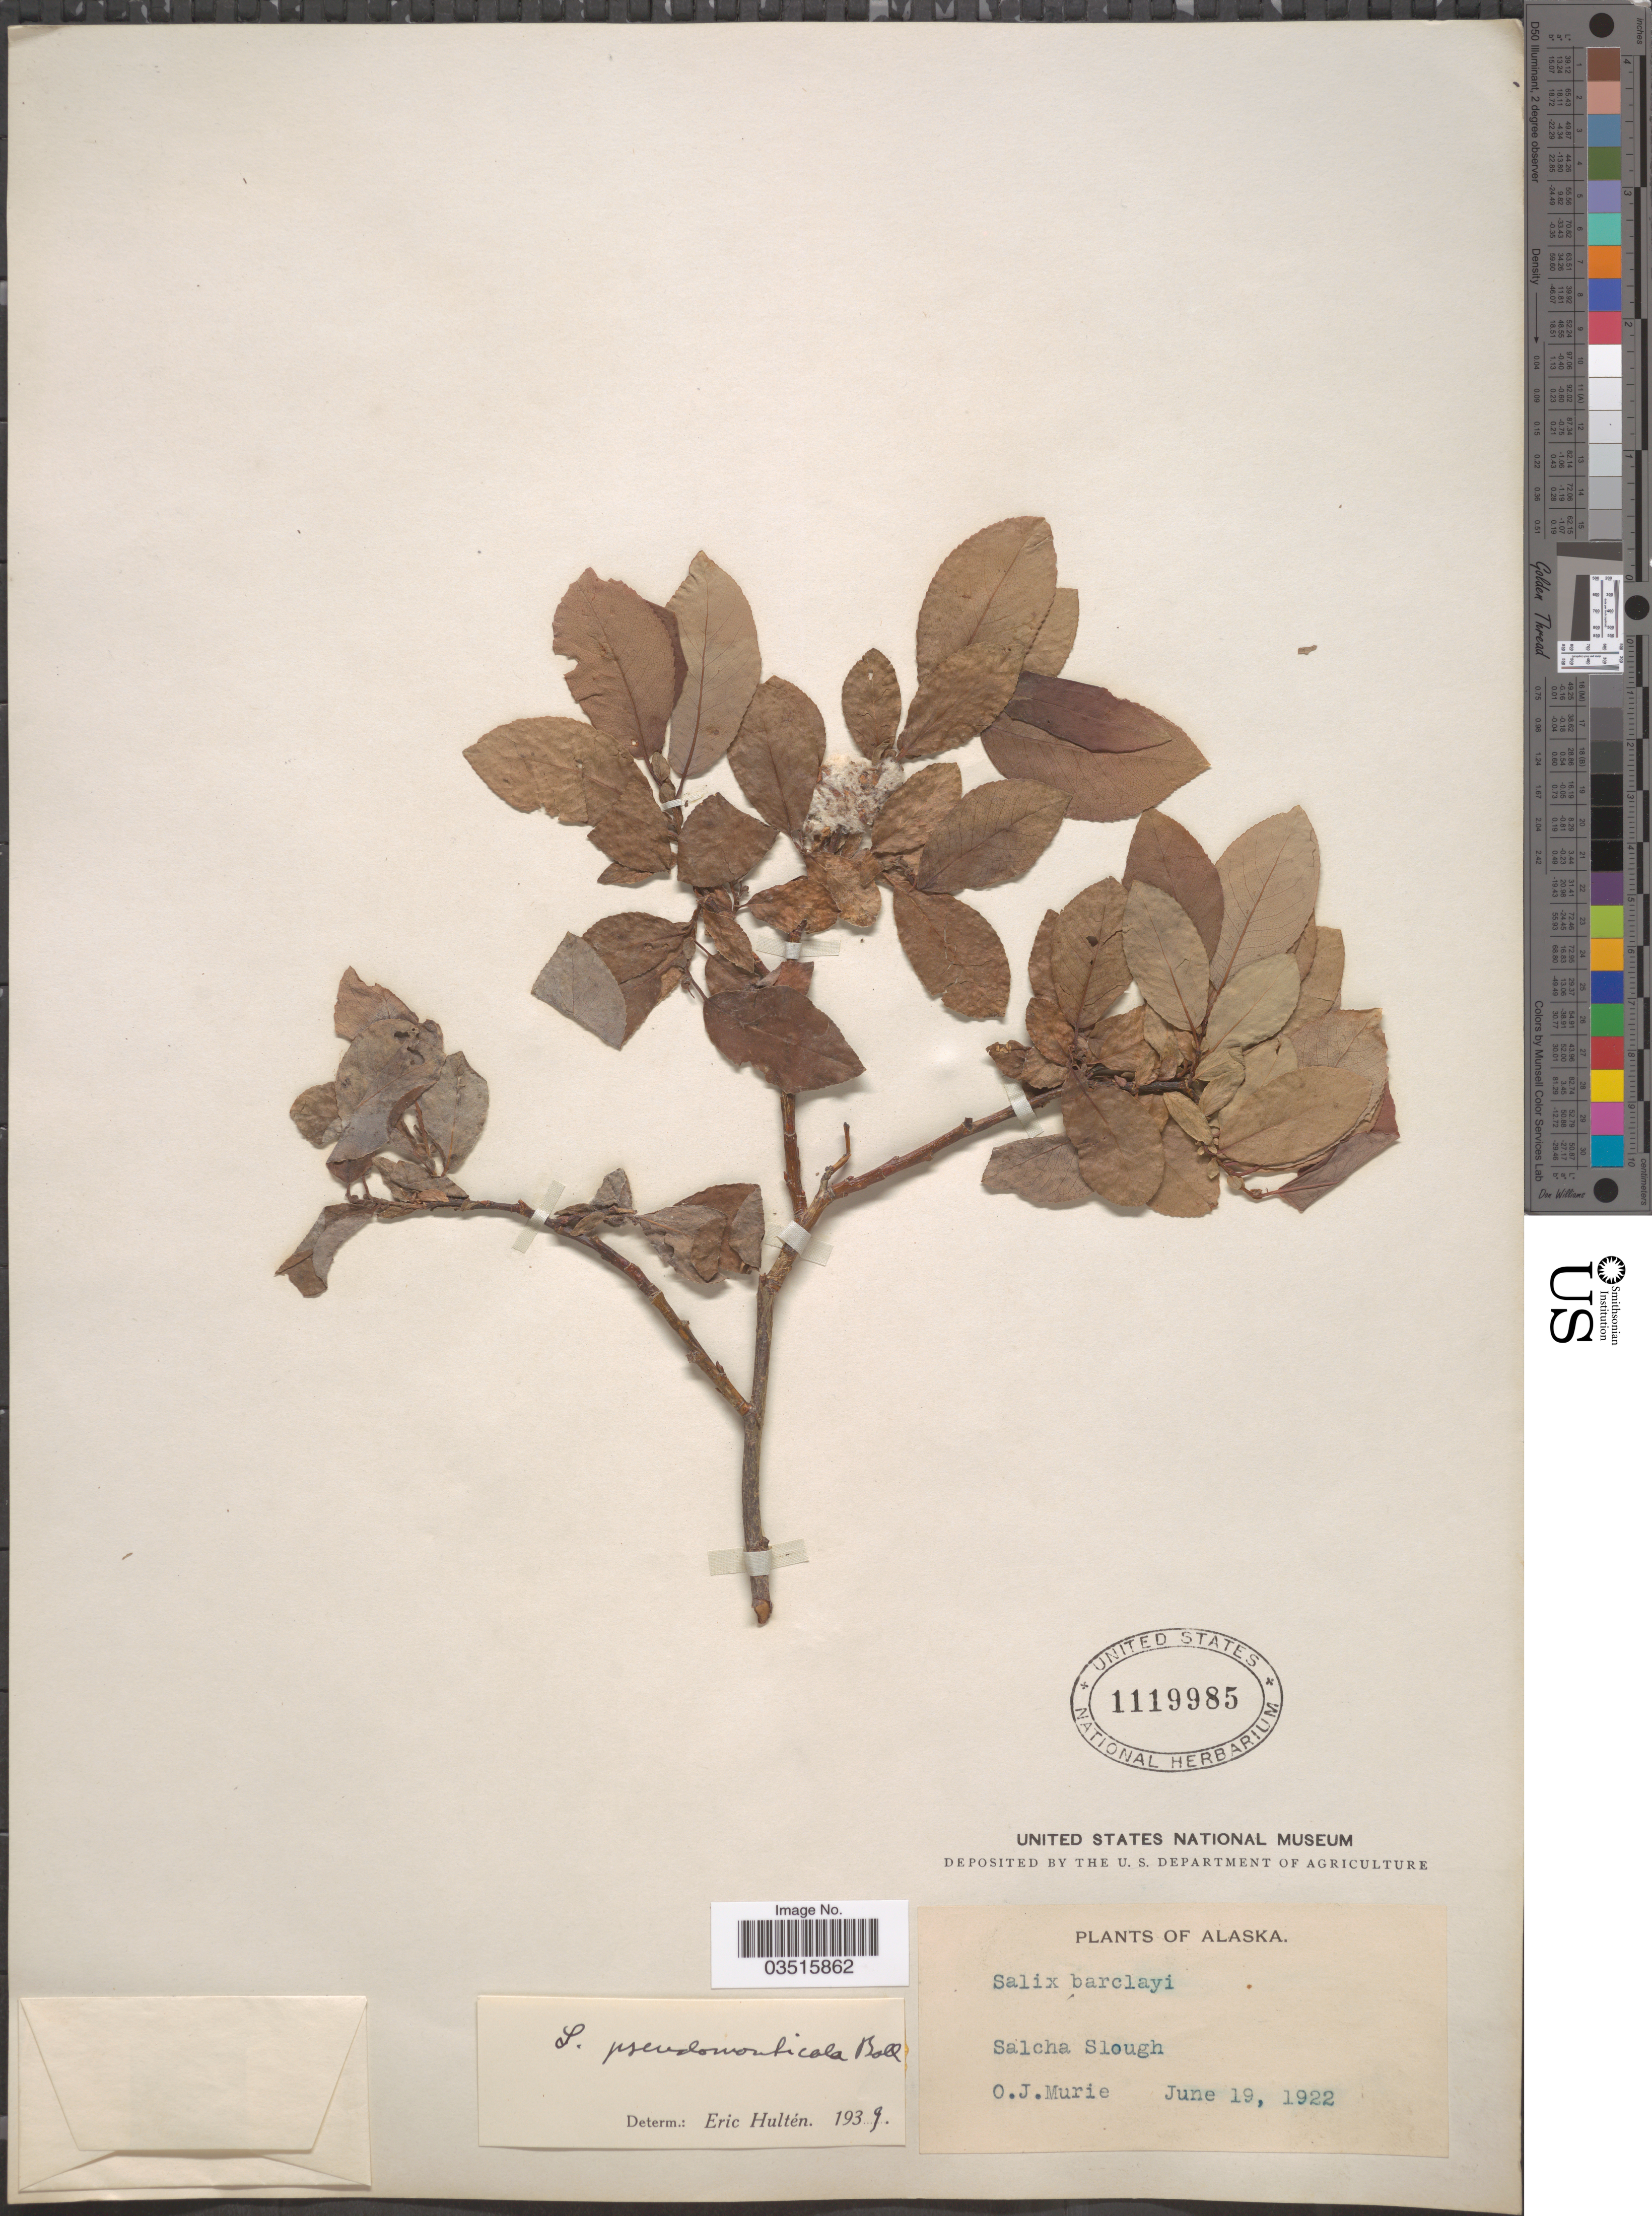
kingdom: Plantae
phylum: Tracheophyta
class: Magnoliopsida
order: Malpighiales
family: Salicaceae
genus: Salix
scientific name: Salix monticola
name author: Bebb.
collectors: O. Murie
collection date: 1922-06-19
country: United States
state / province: Alaska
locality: Salcha Slough.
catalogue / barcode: US 1119985